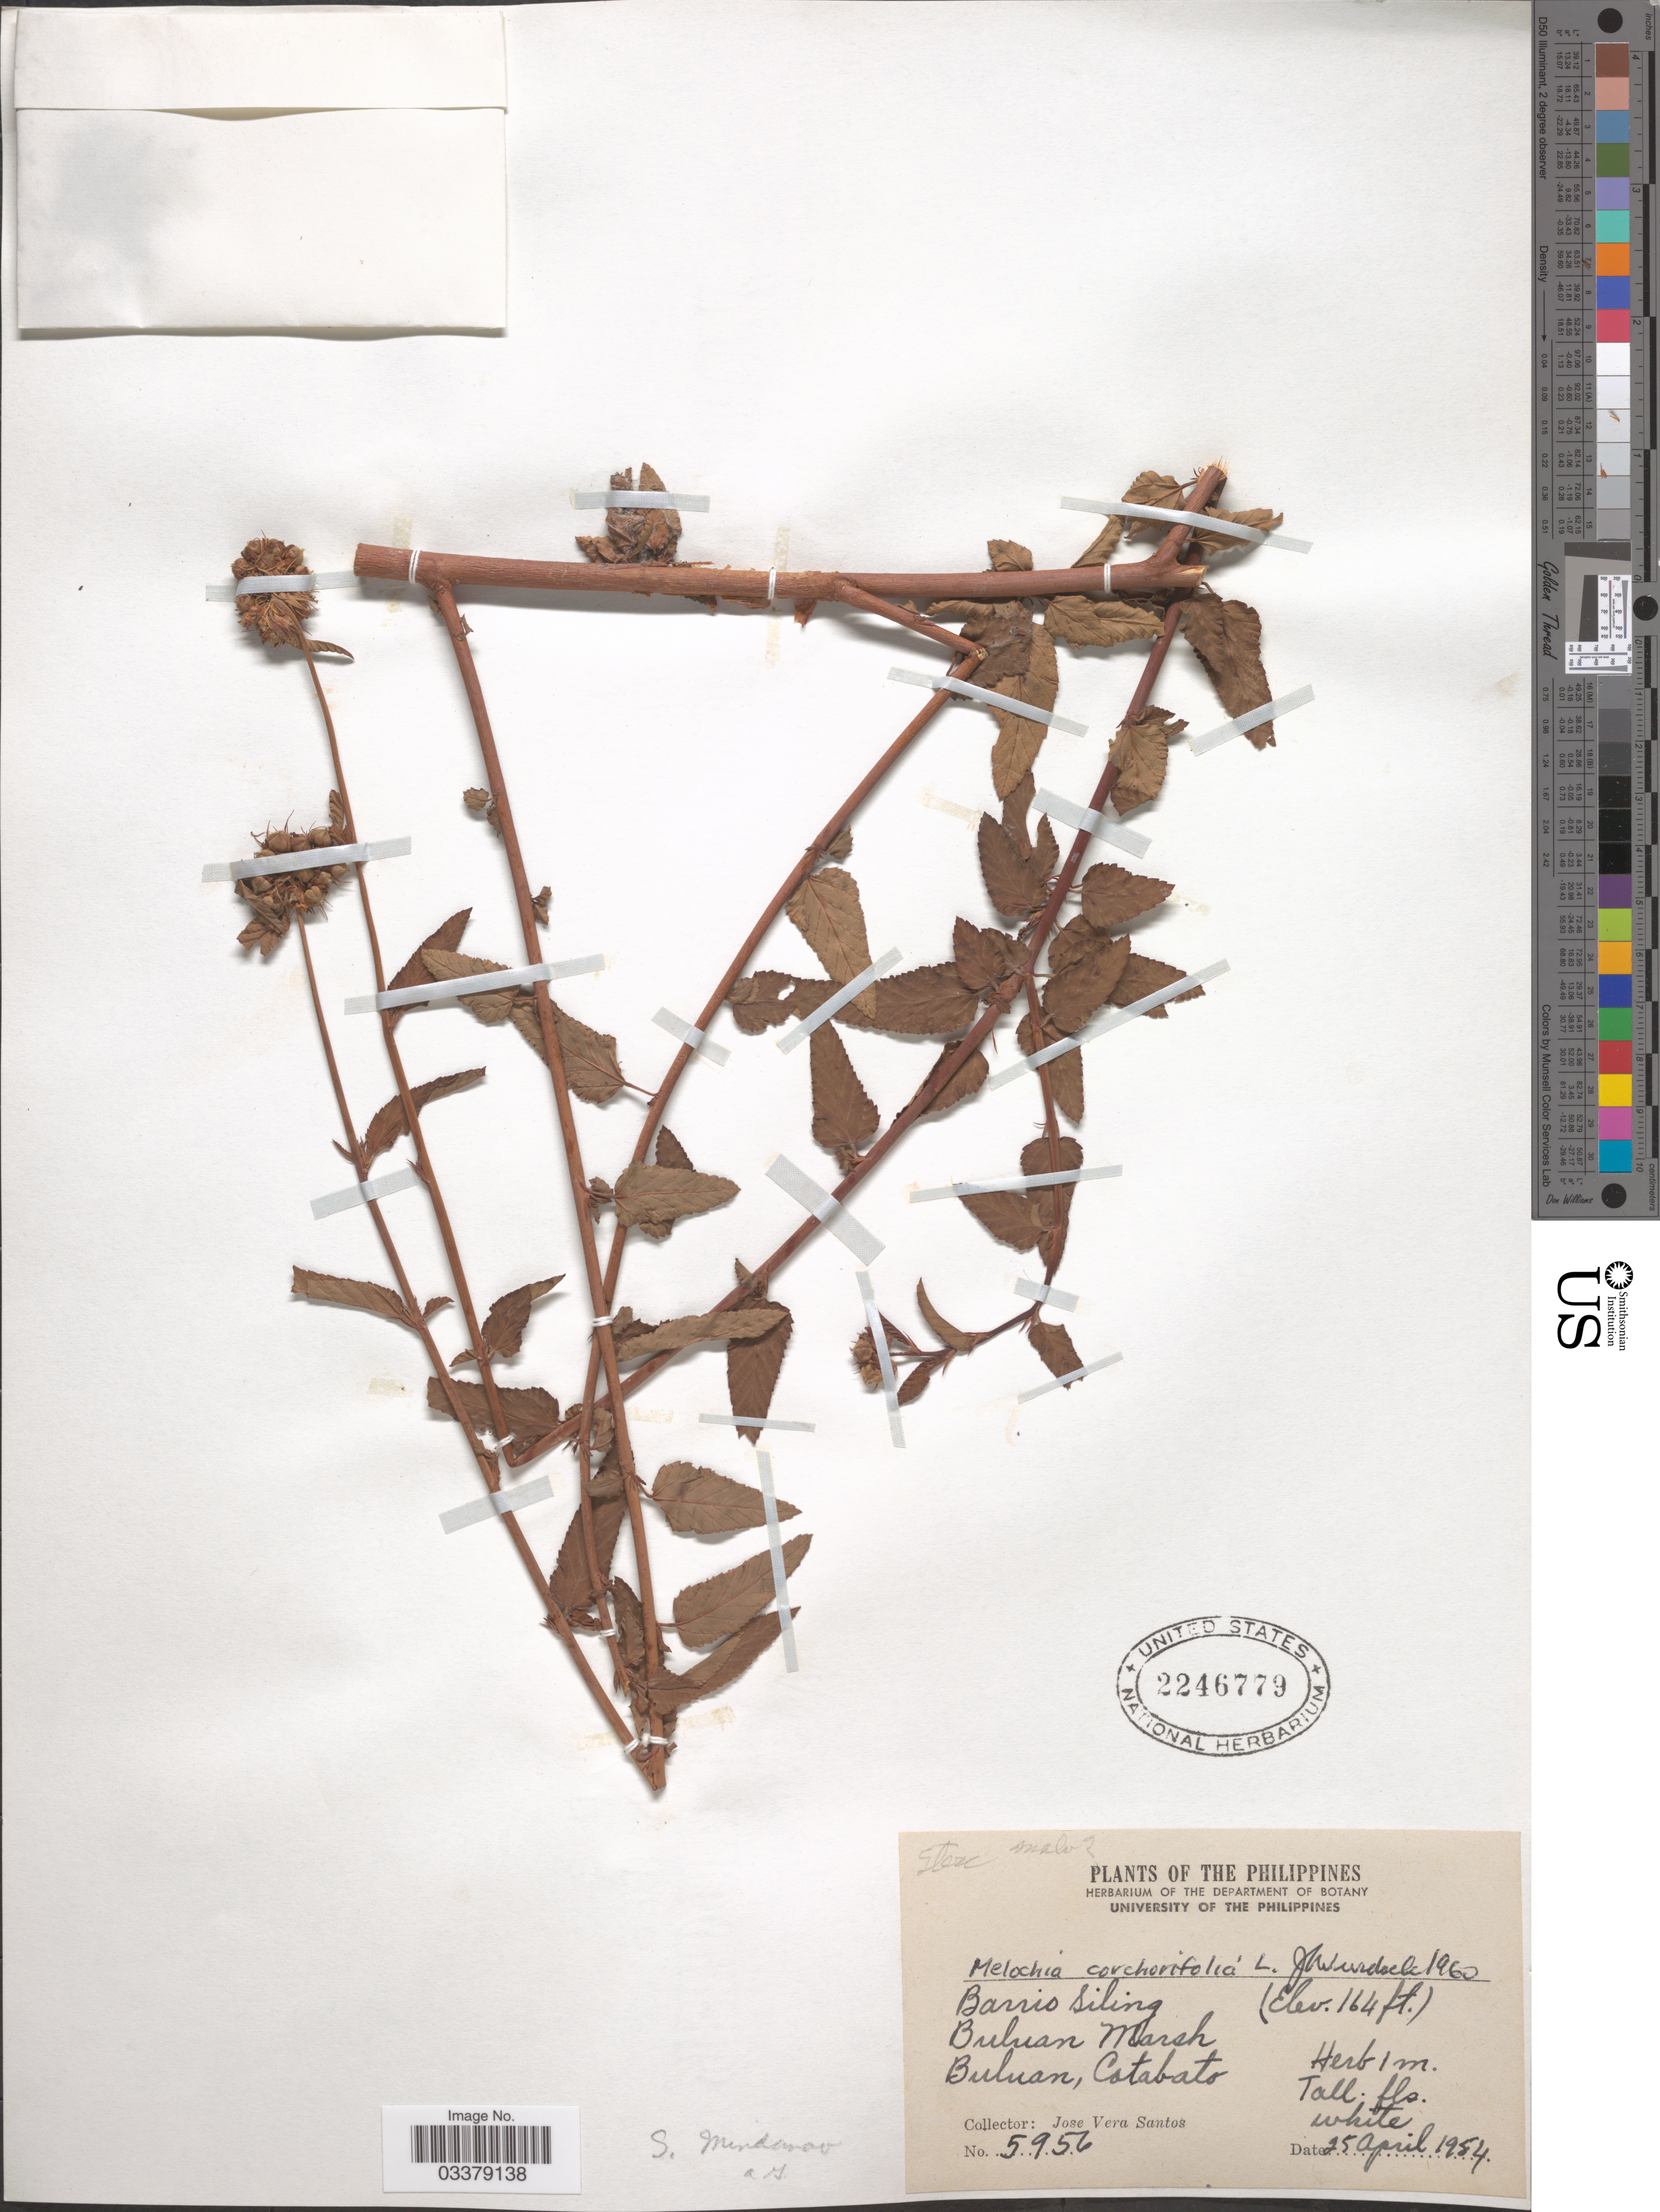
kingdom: Plantae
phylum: Tracheophyta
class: Magnoliopsida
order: Malvales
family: Malvaceae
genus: Melochia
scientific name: Melochia corchorifolia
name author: L.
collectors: J. V. Santos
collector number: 5956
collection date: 1954-04-25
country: Philippines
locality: Buluan Marsh. Buluan, Cotabato.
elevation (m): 50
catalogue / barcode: US 2246779